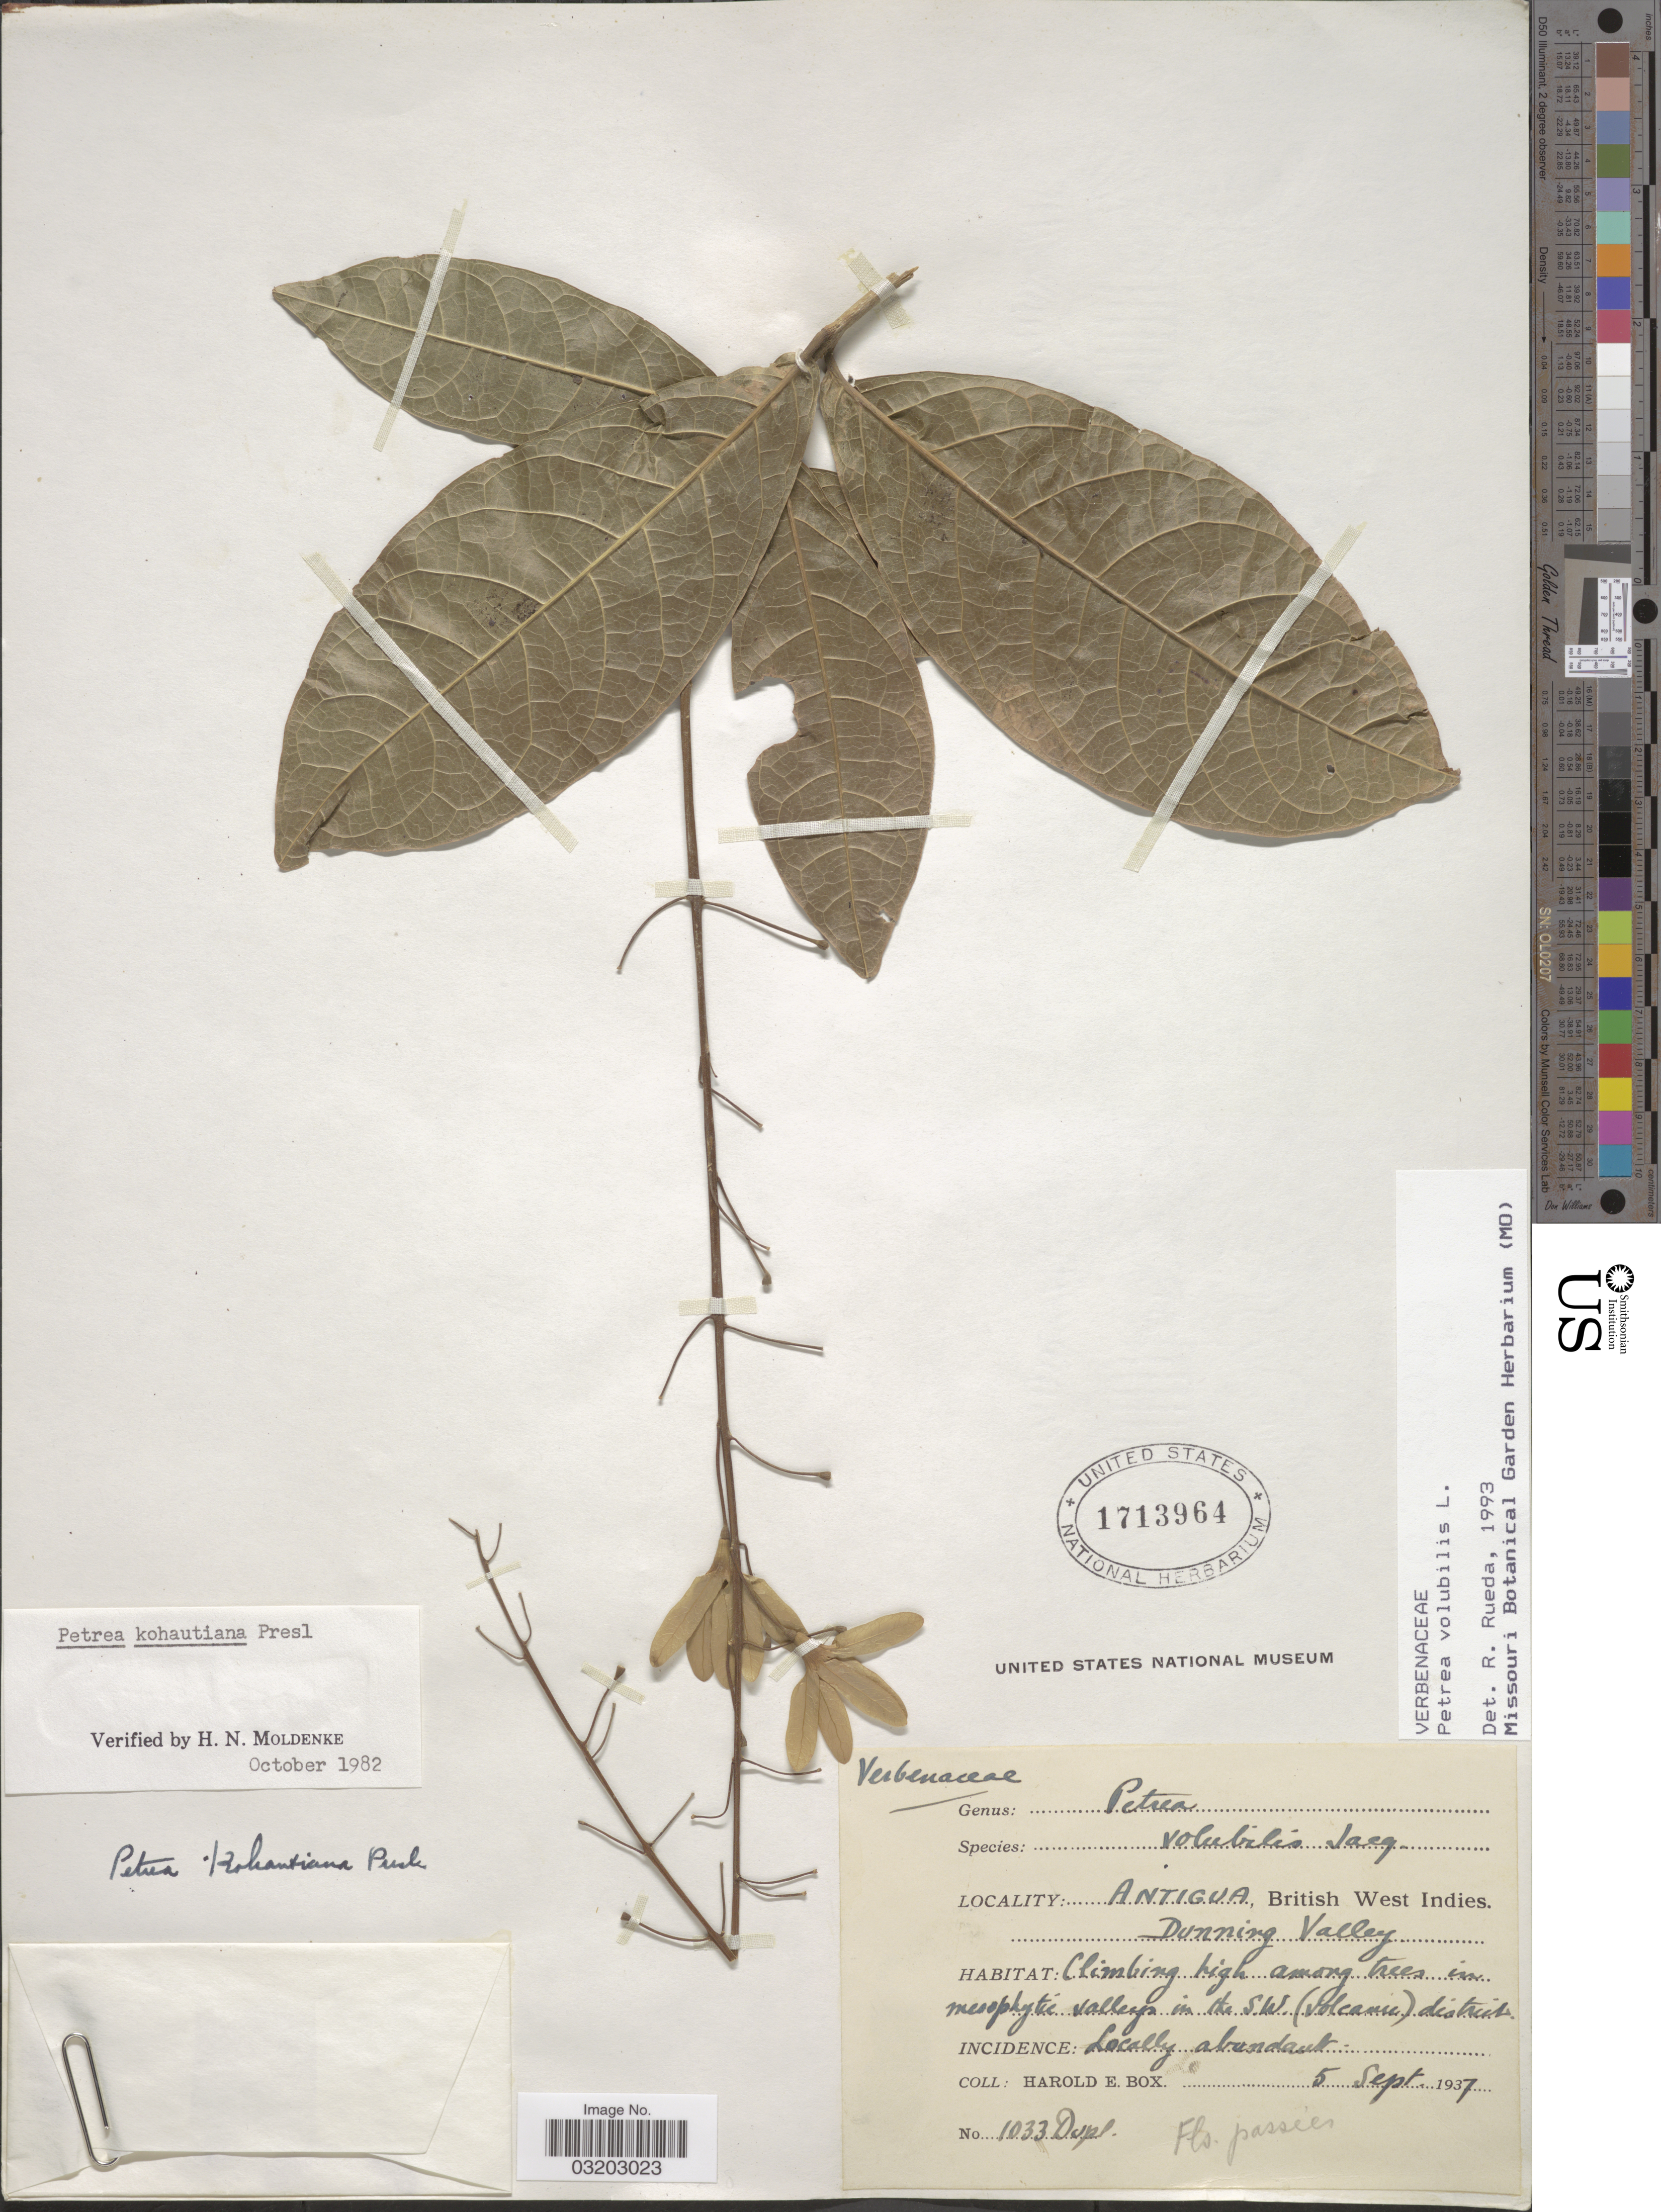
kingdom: Plantae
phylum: Tracheophyta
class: Magnoliopsida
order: Lamiales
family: Verbenaceae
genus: Petrea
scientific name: Petrea volubilis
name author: L.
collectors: H. E. Box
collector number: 1033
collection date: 1937-09-05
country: Antigua and Barbuda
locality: Antigua, British West Indies. Dunning Valley. Climbing high among trees in mesophytic valleys in the S.W. (volcanic) district.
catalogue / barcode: US 1713964